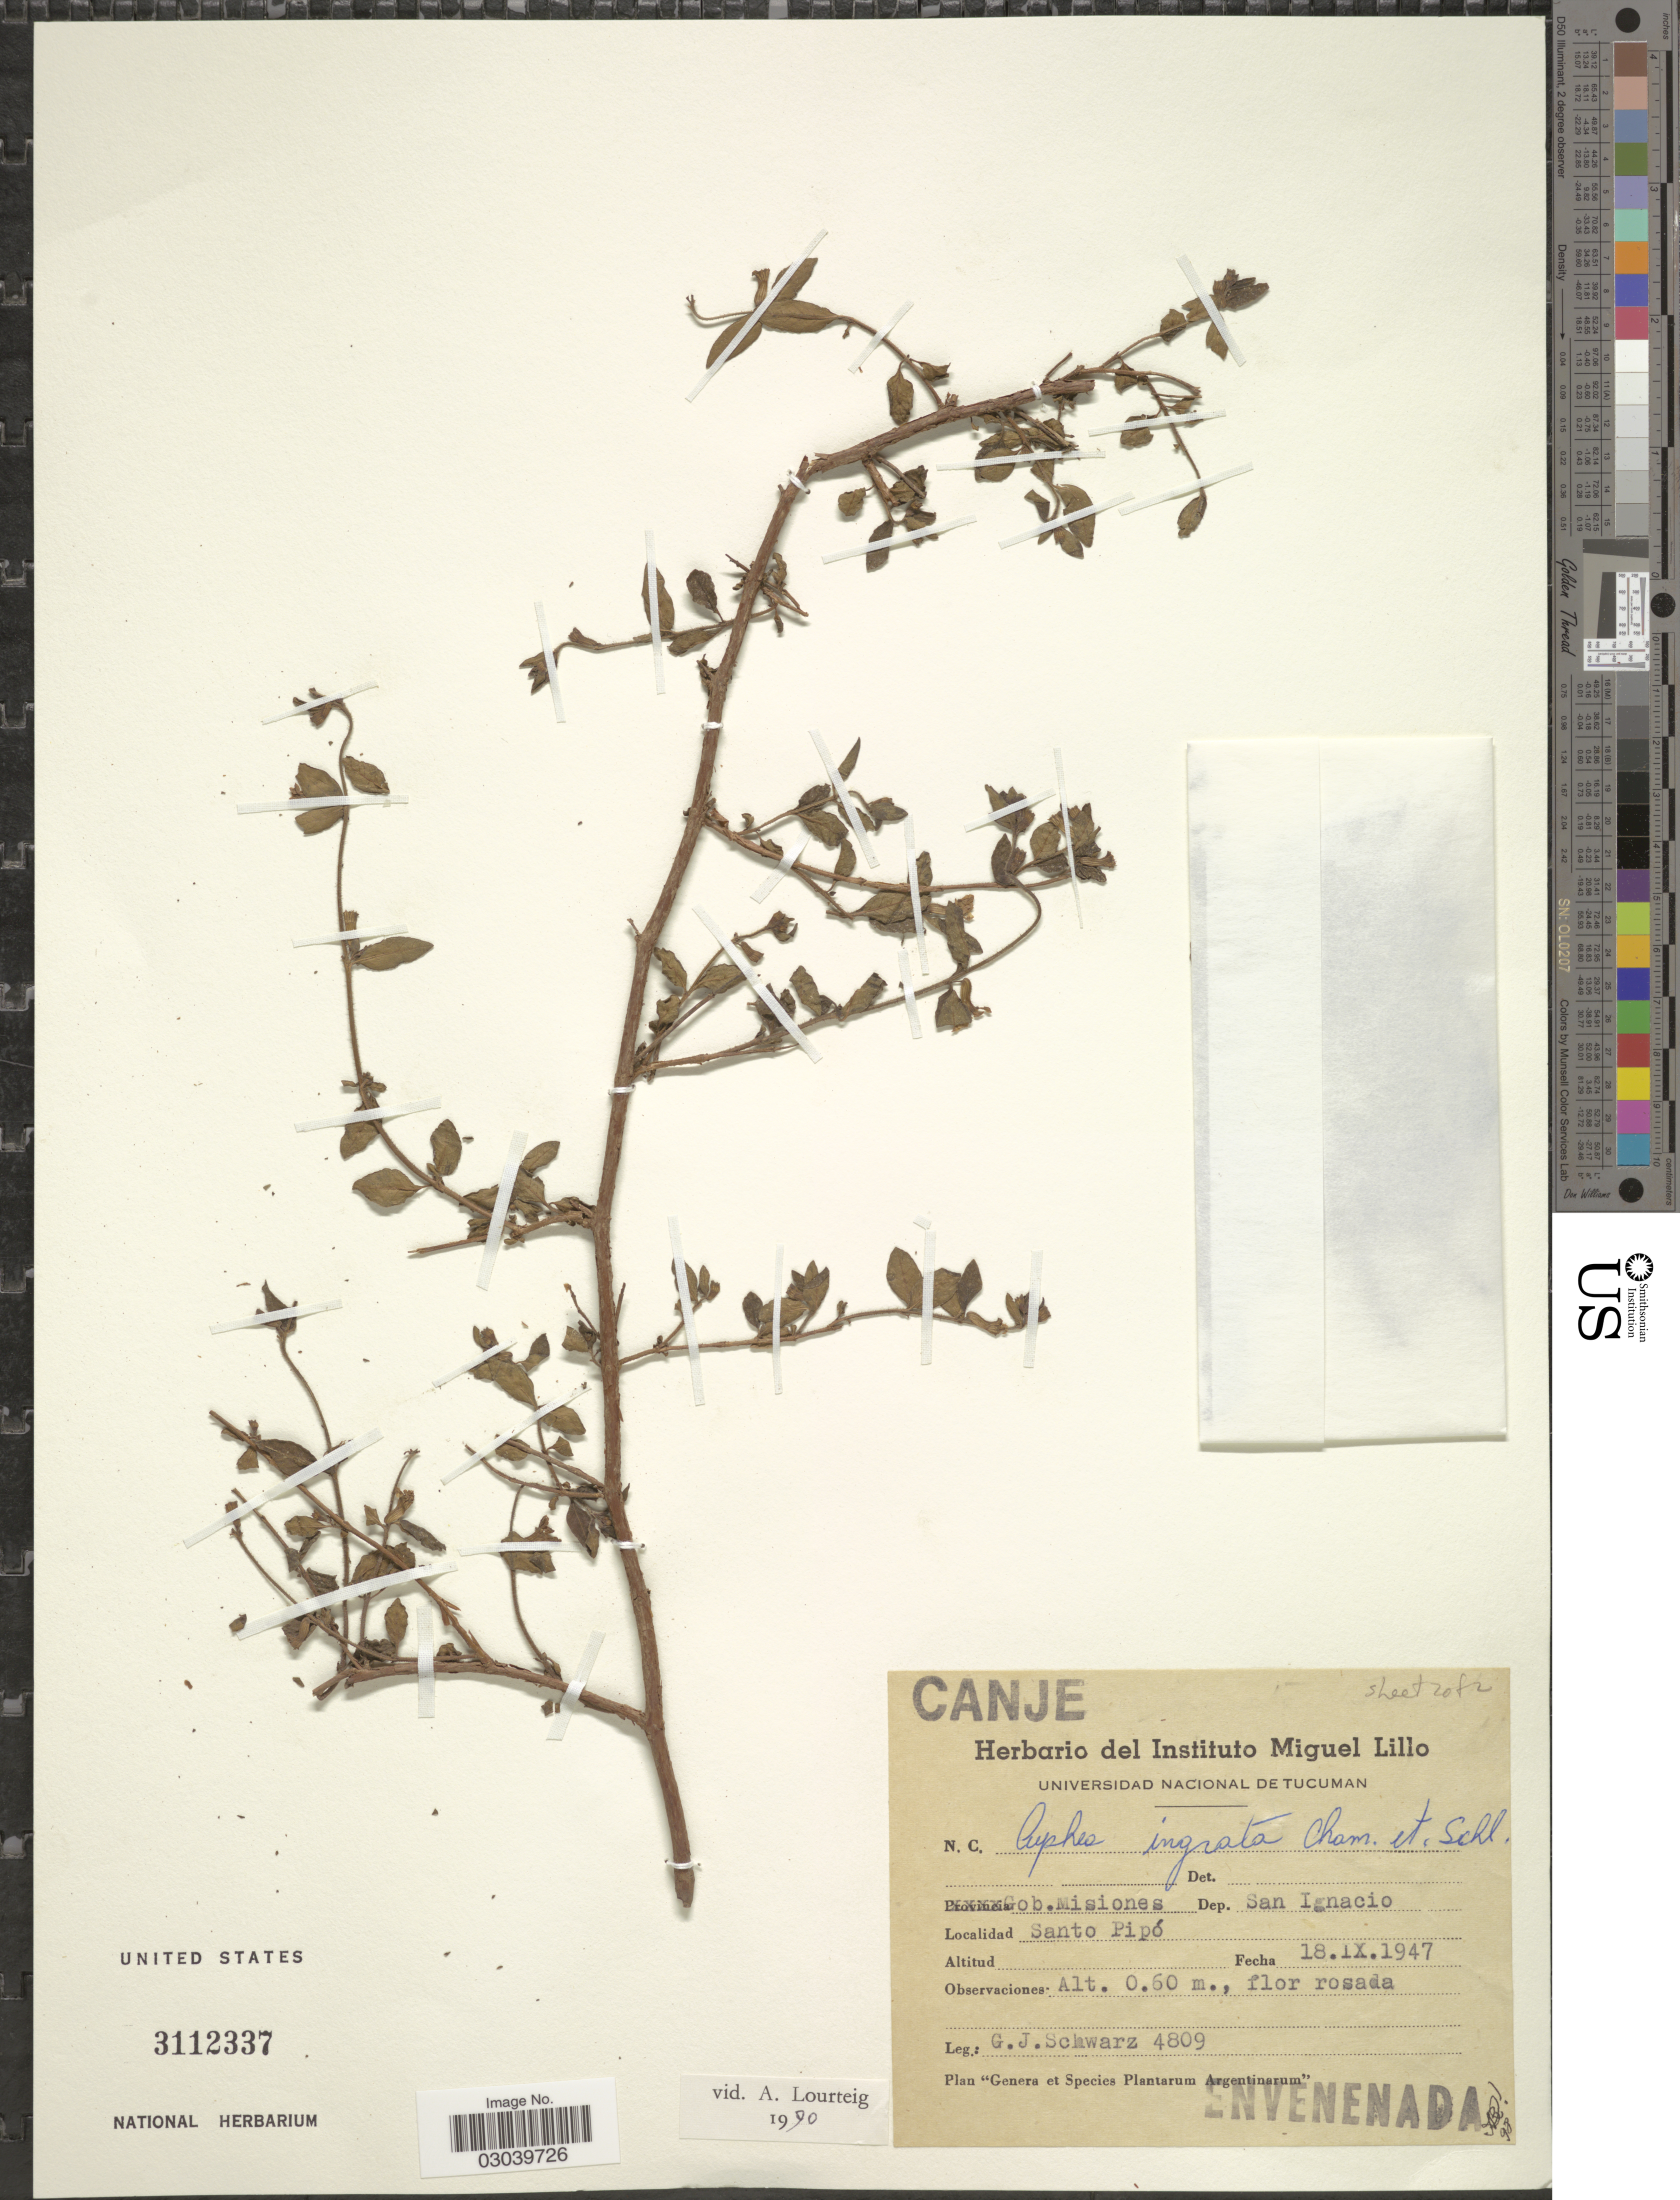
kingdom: Plantae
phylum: Tracheophyta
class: Magnoliopsida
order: Myrtales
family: Lythraceae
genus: Cuphea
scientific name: Cuphea ingrata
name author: Cham. & Schltdl.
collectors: G. J. Schwarz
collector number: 4809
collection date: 1947-09-18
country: Argentina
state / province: Misiones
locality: Gob. Misiones. Dep. San Ignacio. Santo Pipó.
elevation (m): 0.6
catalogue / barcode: US 3112337